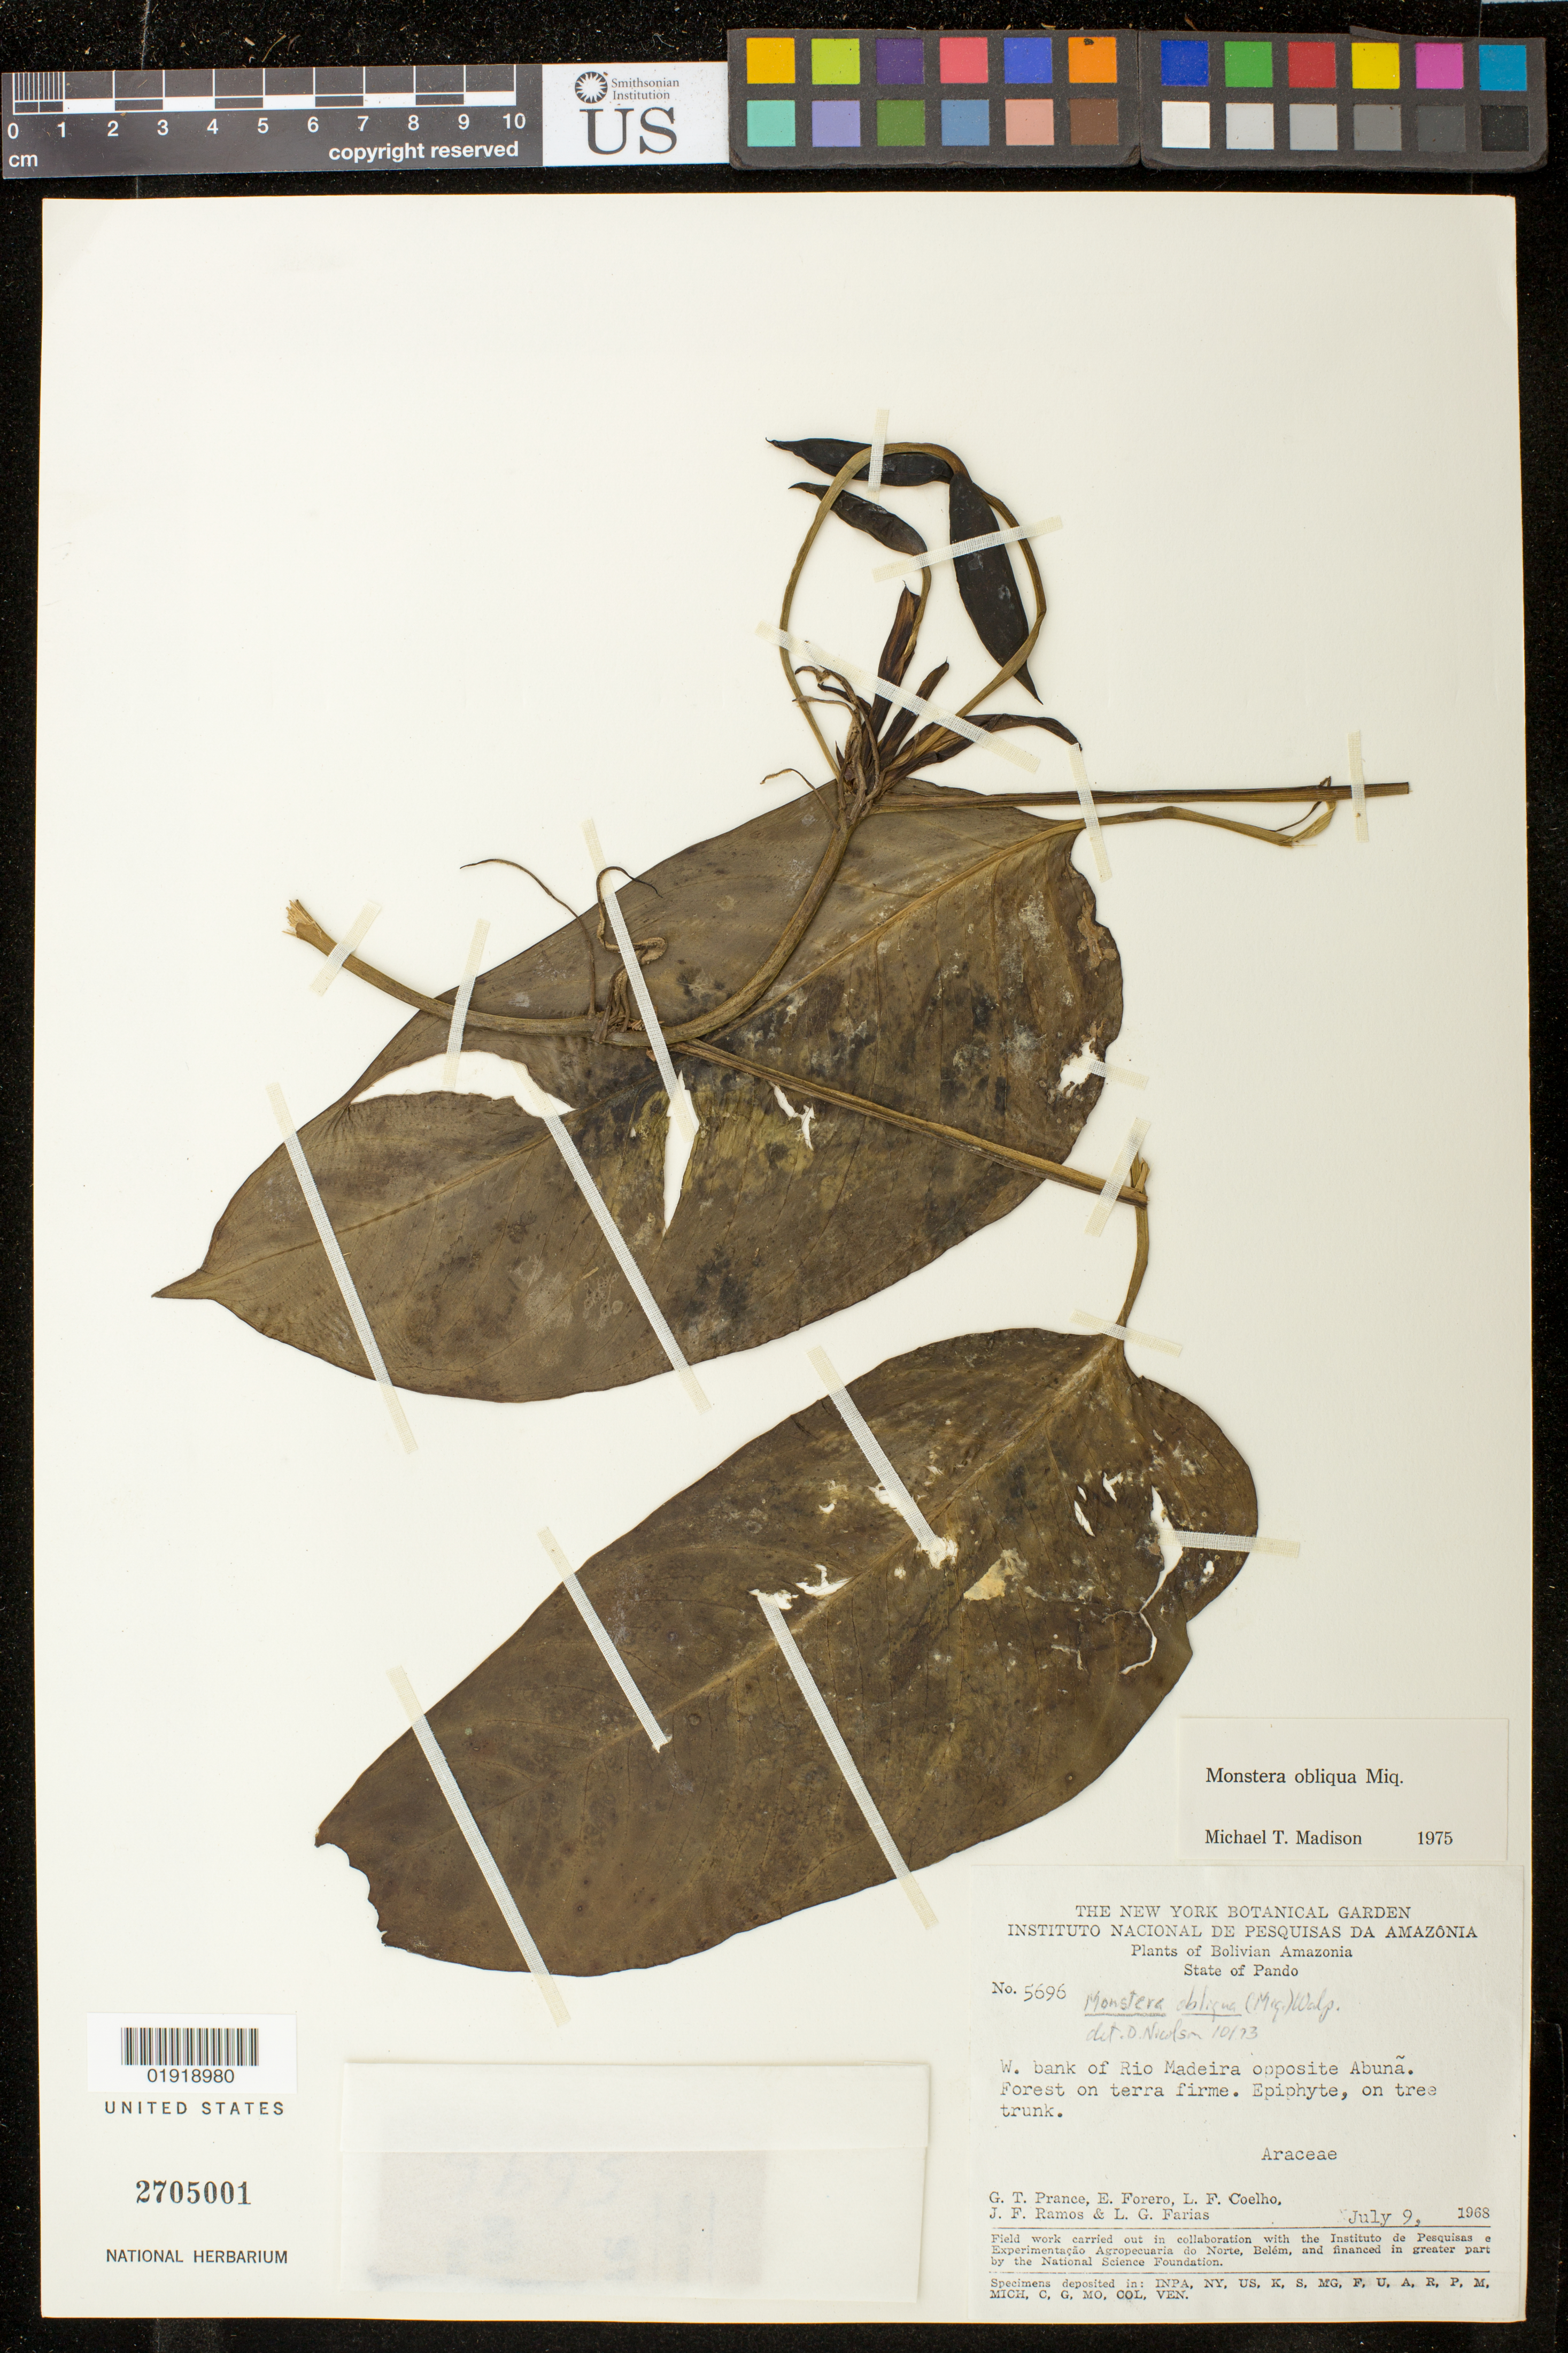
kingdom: Plantae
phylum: Tracheophyta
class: Liliopsida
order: Alismatales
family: Araceae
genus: Monstera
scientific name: Monstera obliqua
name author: Miq.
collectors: G. T. Prance, E. Forero, L. F. Coelho, L. F. Coelho & L. G. Farias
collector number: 5696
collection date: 1968-07-09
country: Bolivia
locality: State of Pando. W bank of Rio Madeira opposite Abunã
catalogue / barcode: US 2705001